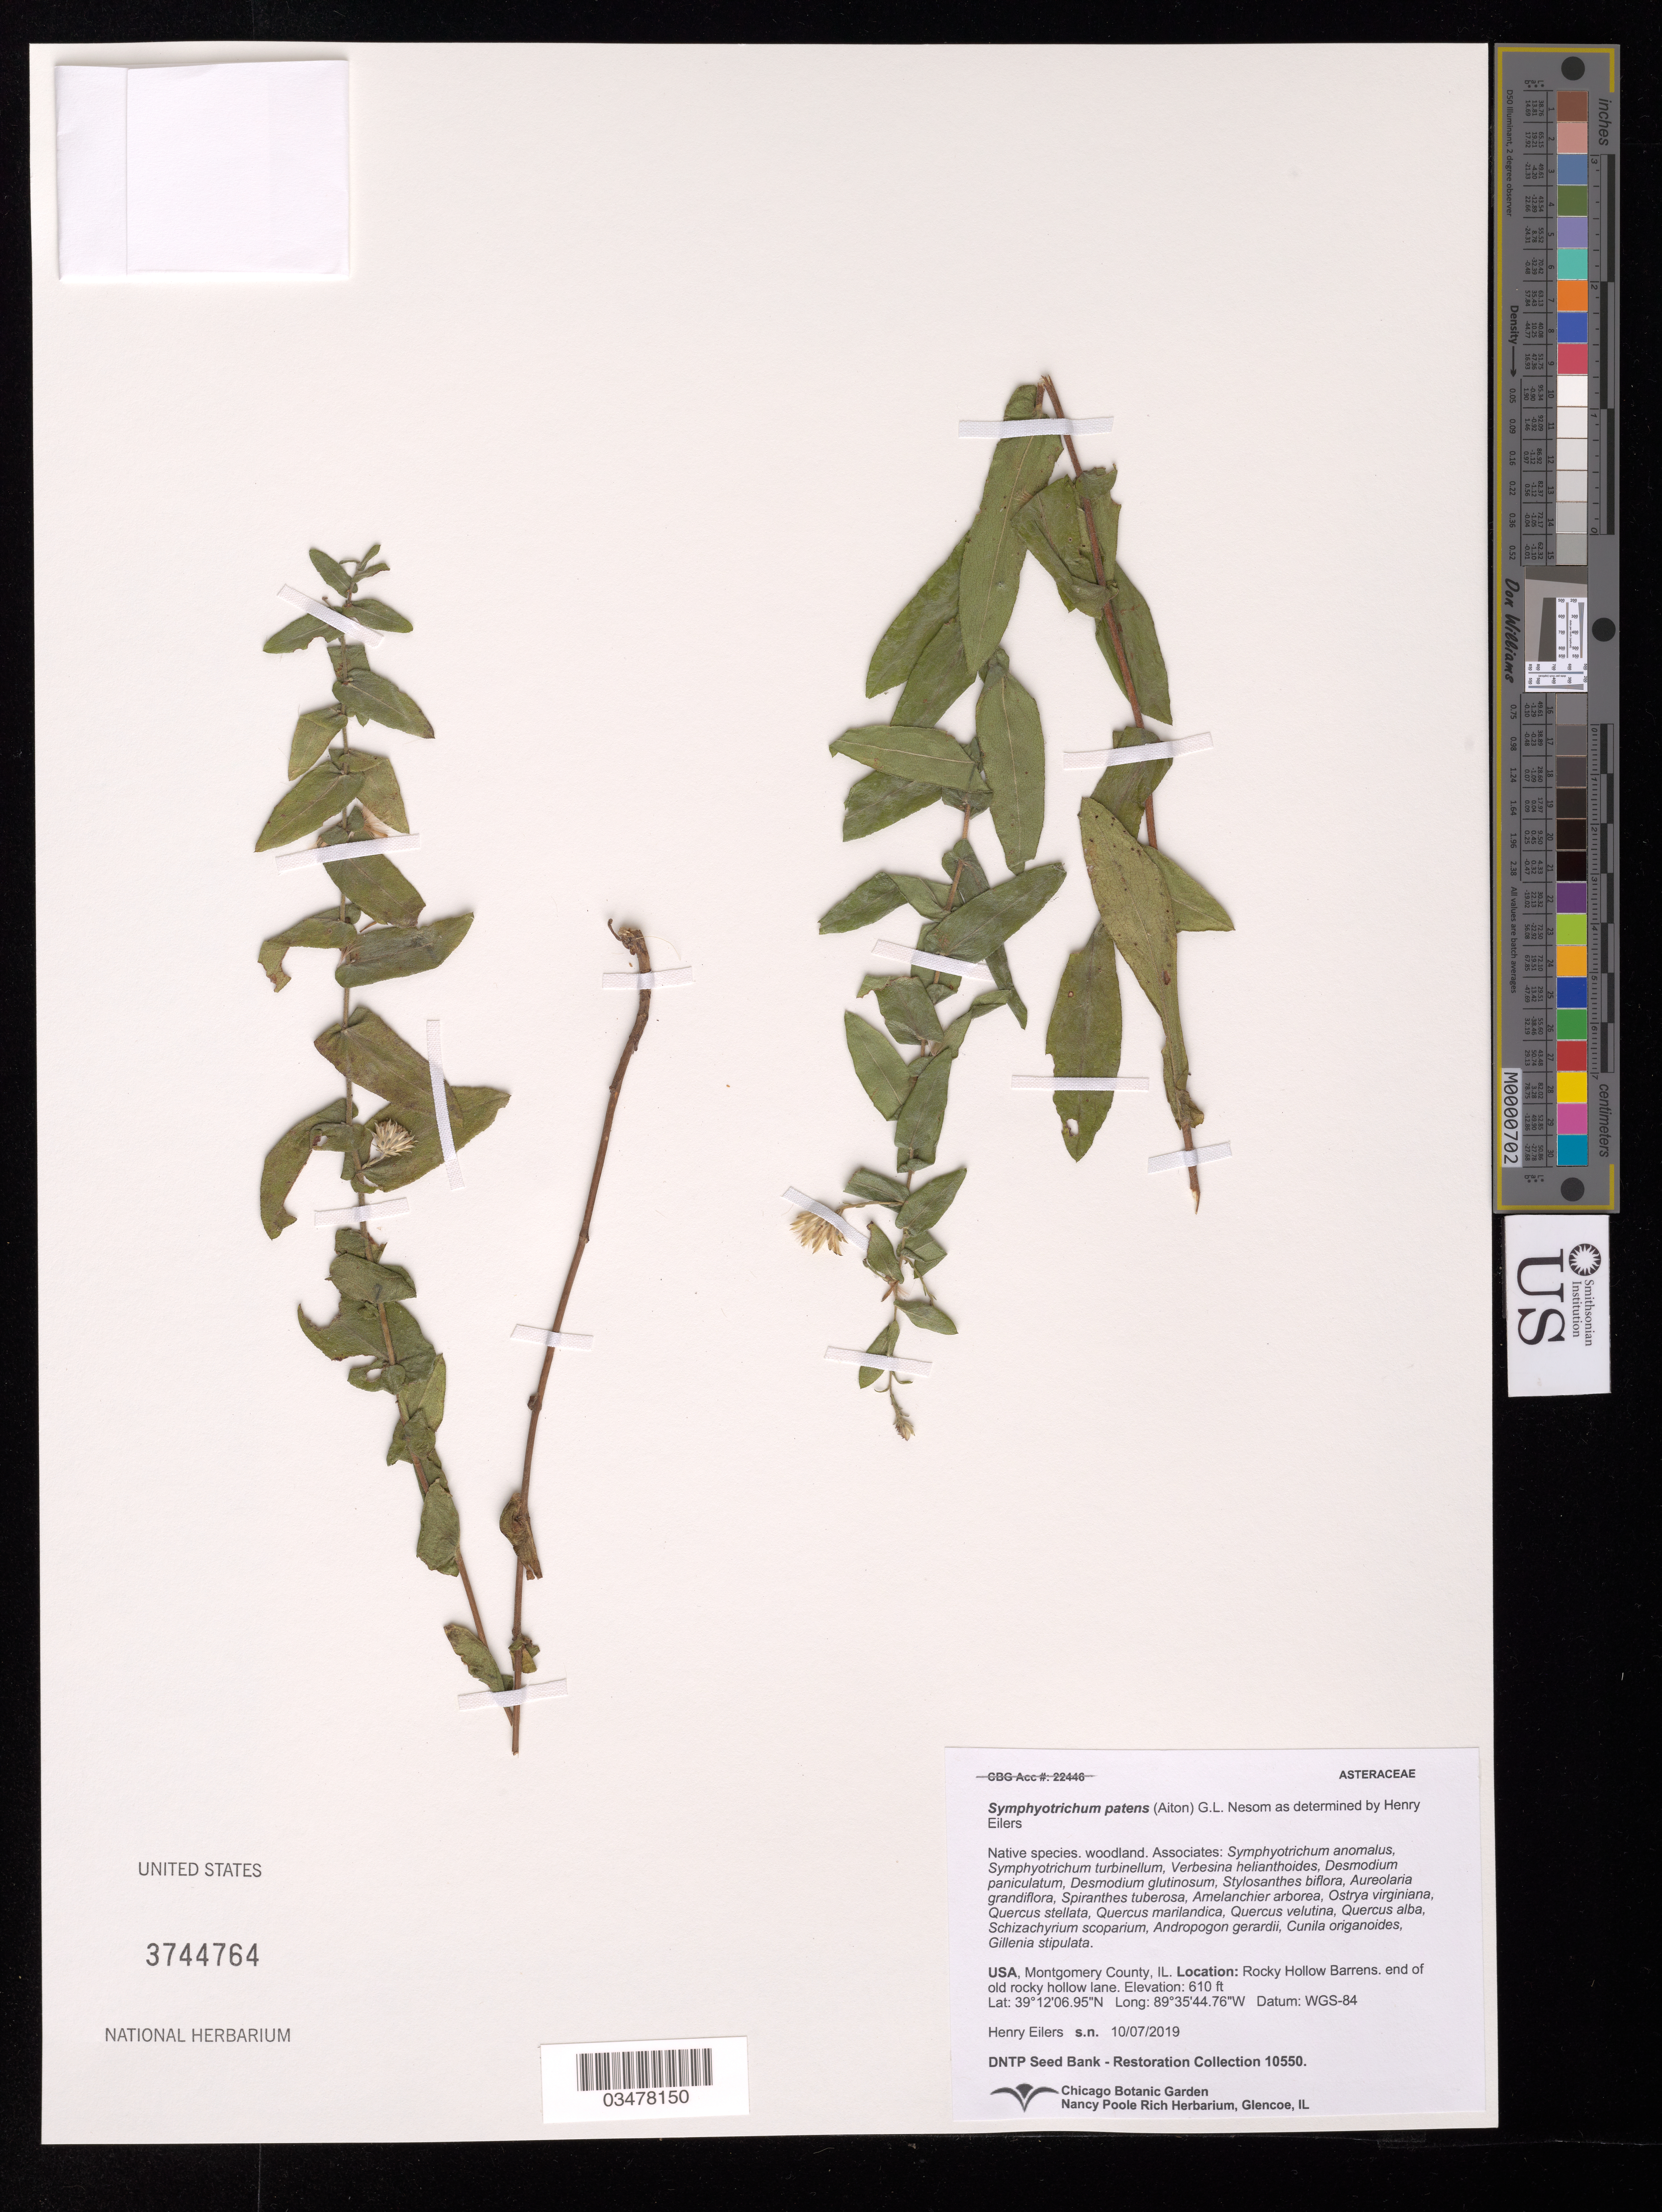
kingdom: Plantae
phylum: Tracheophyta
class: Magnoliopsida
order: Asterales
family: Asteraceae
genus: Symphyotrichum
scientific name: Symphyotrichum patens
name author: (Aiton) G.L. Nesom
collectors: H. Eilers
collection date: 2019-10-07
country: United States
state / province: Illinois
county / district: Montgomery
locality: Rocky Hollow Barrens, end of old rocky hollow lane.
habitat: Woodland. With Aureolaria grandiflora, Spiranthes tuberosa, Quercus alba, Cunia origanoides, etc.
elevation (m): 186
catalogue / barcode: US 3744764